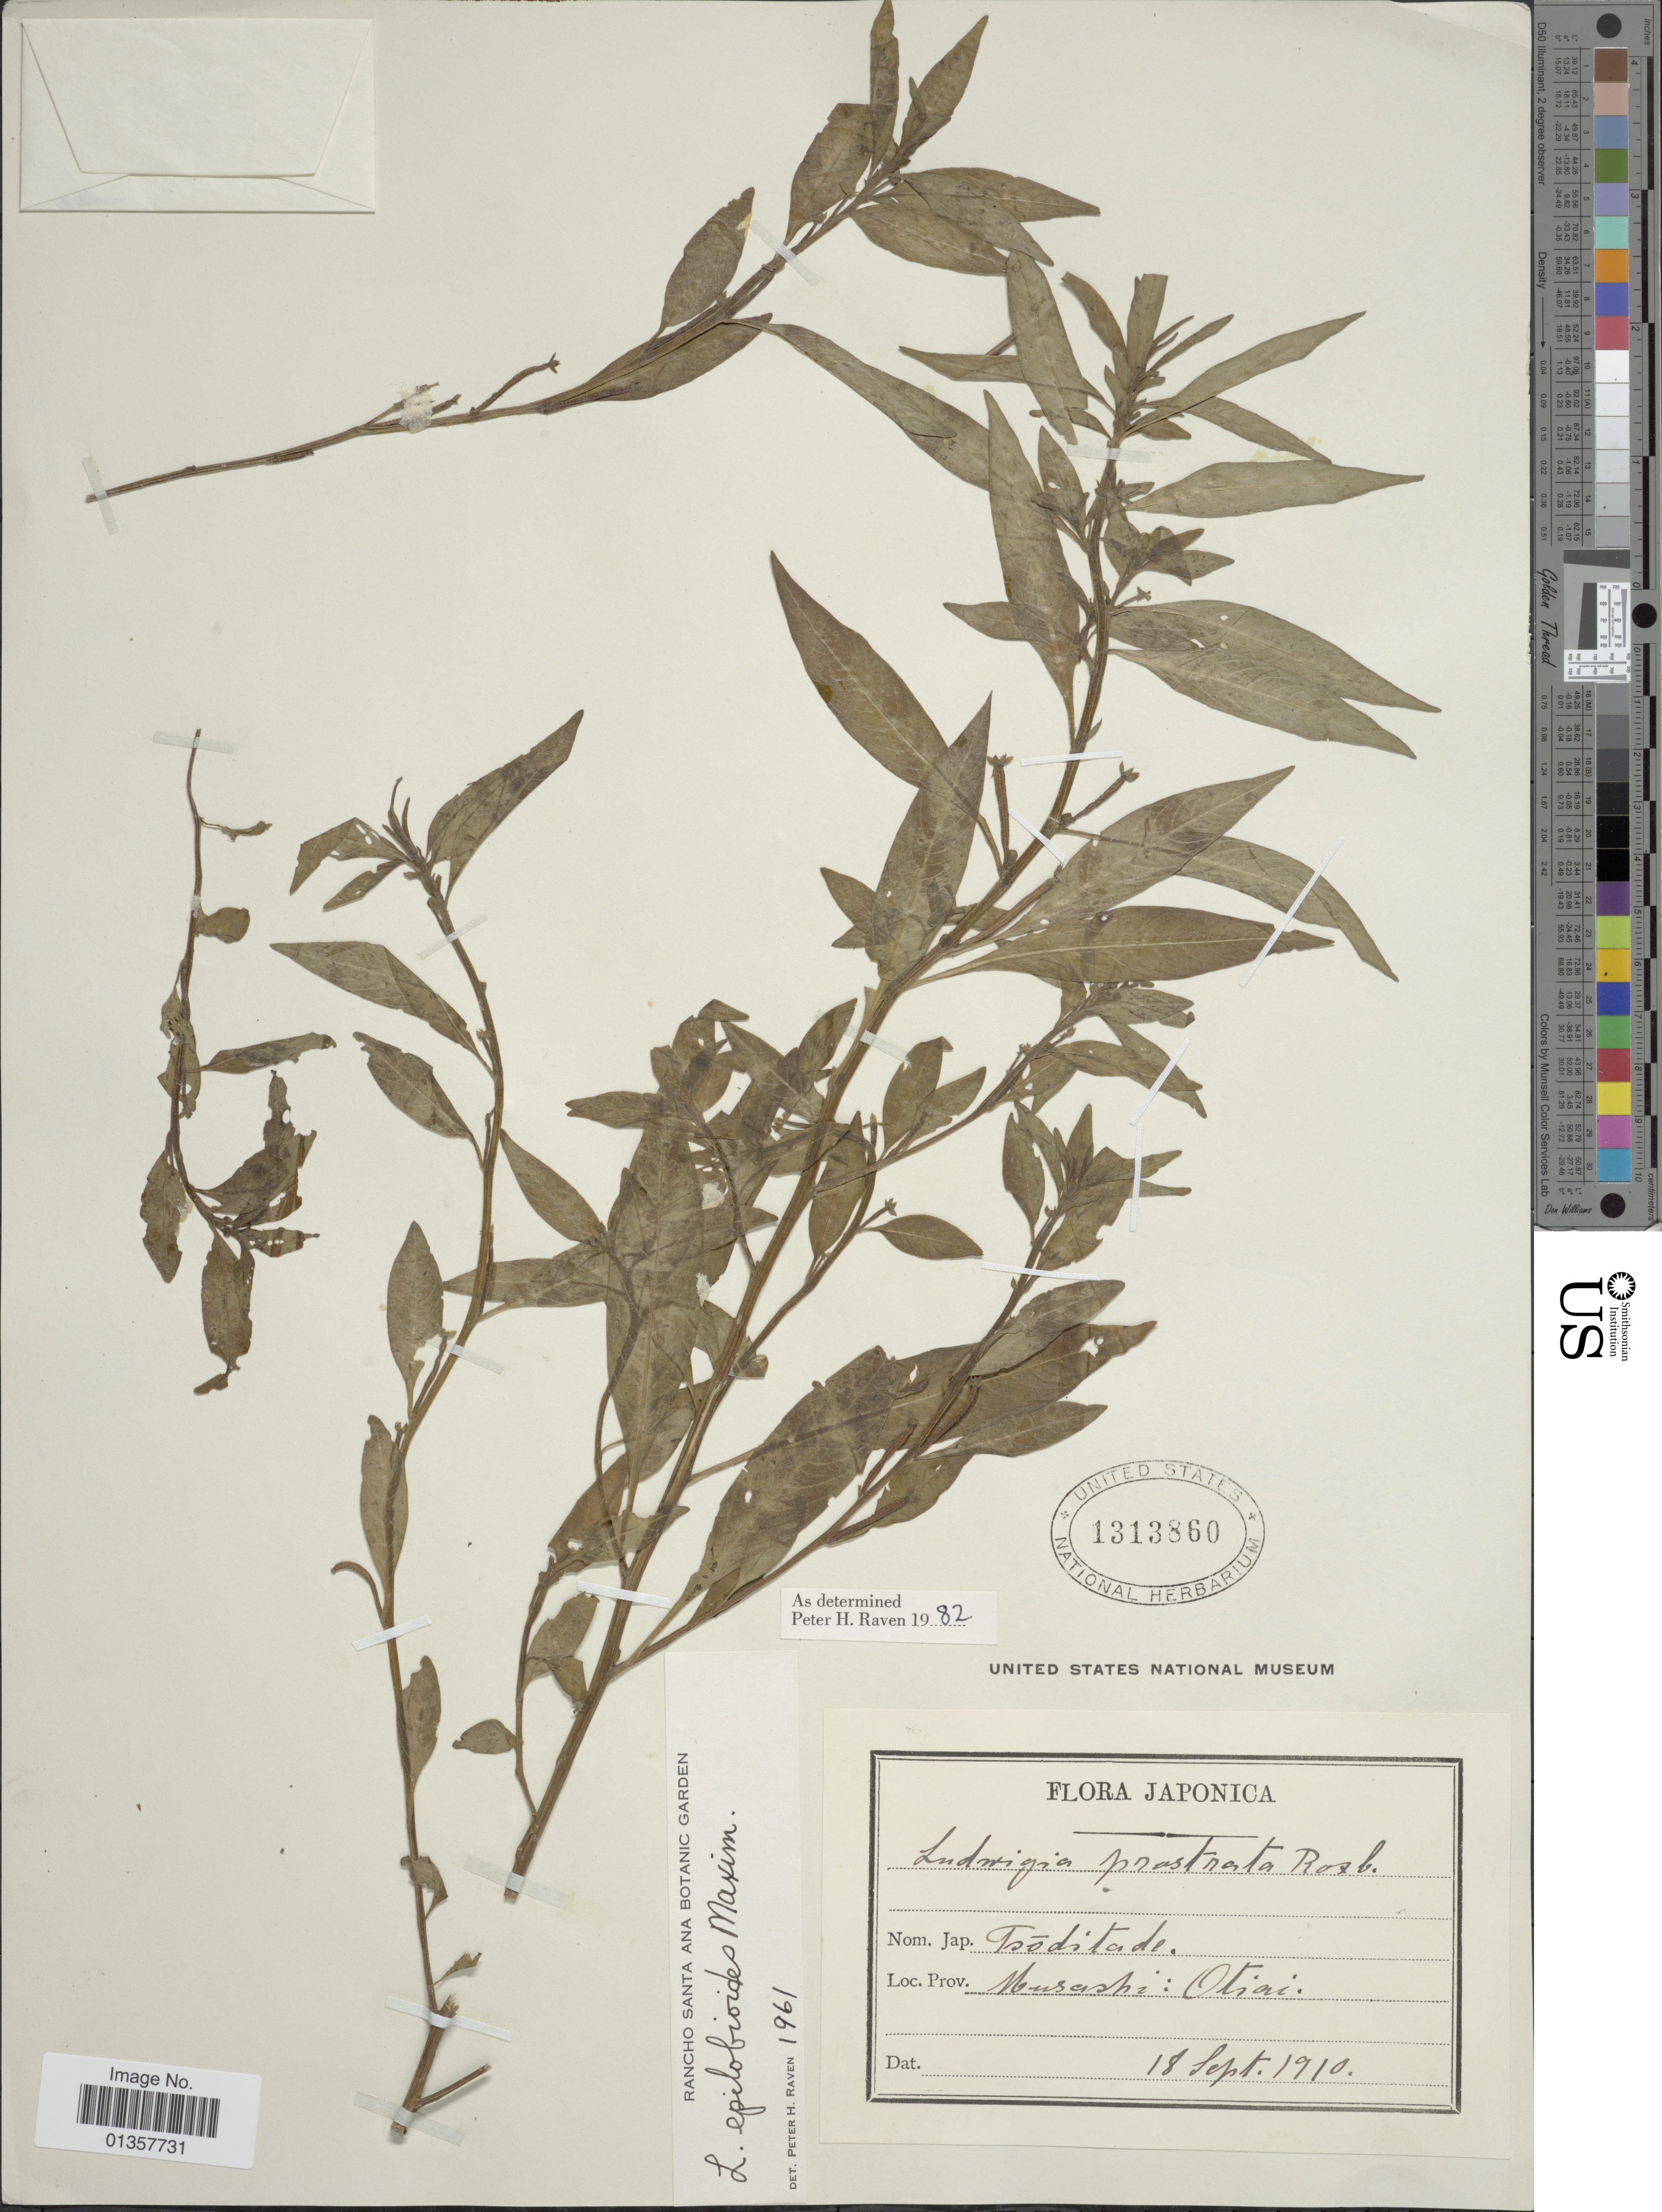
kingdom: Plantae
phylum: Tracheophyta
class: Magnoliopsida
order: Myrtales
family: Onagraceae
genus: Ludwigia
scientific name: Ludwigia epilobioides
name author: Maxim.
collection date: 1910-09-18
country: Japan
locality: Musashi: Otiai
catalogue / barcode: US 1313860